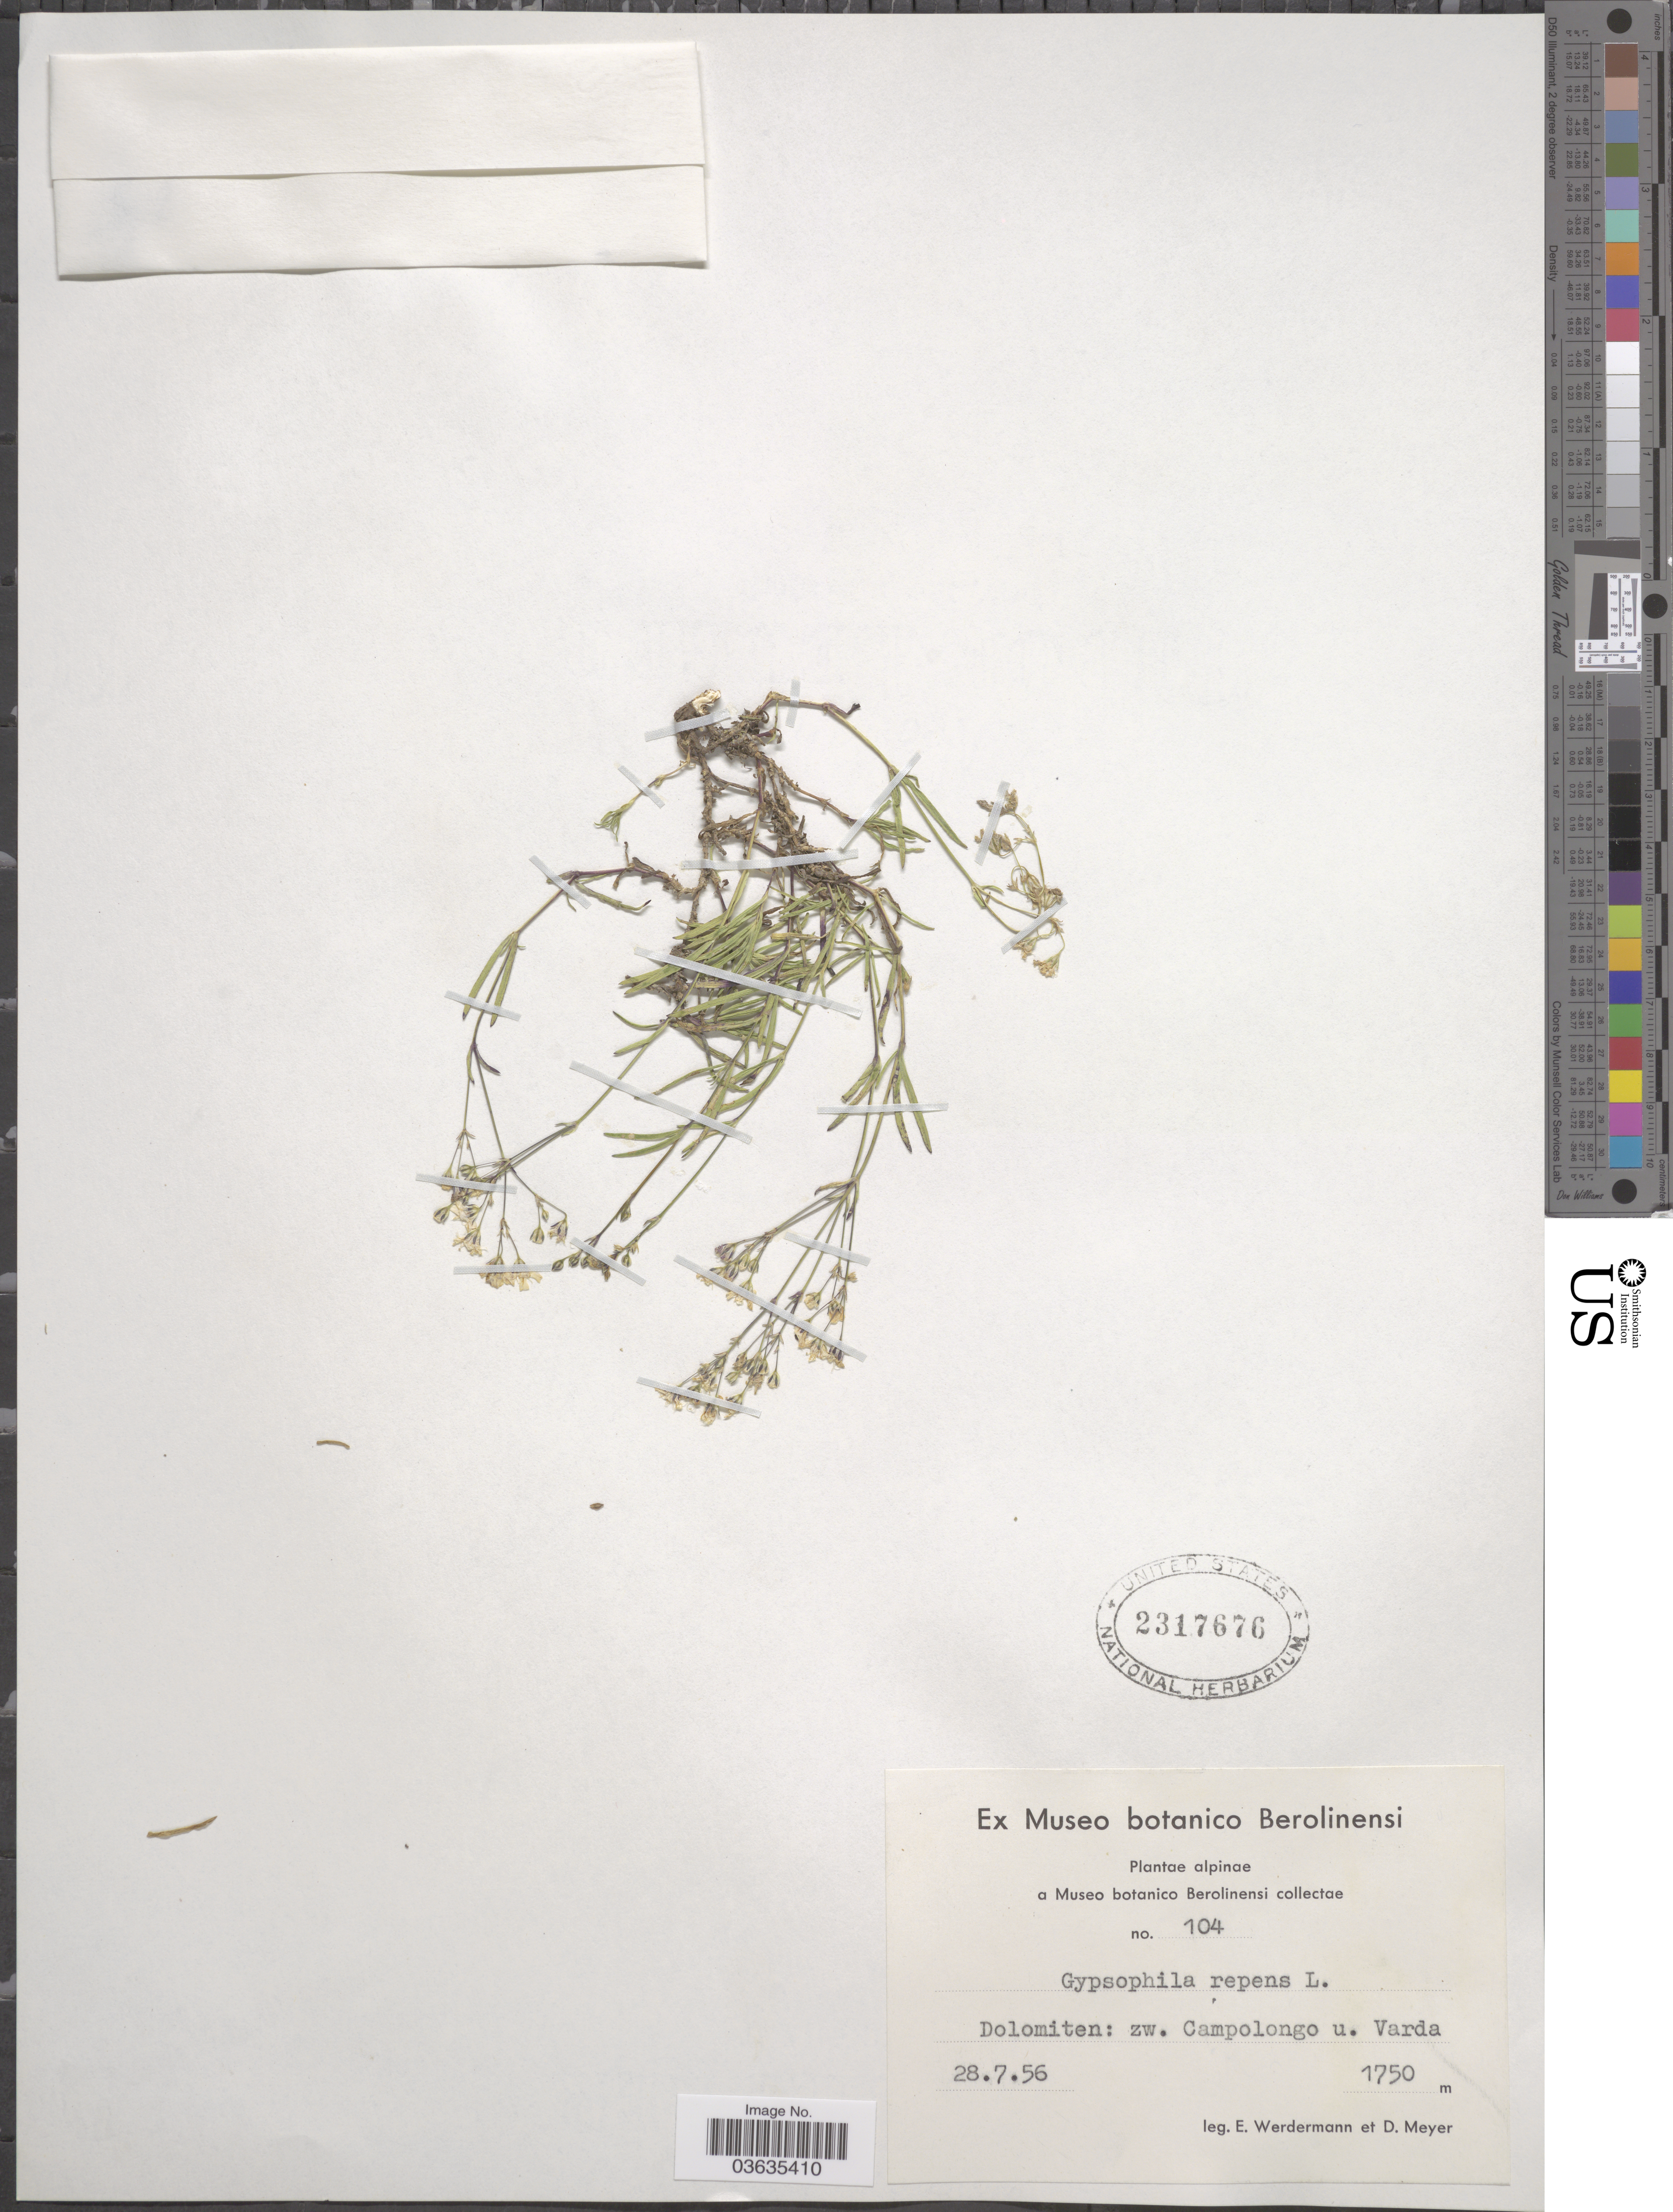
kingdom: Plantae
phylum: Tracheophyta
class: Magnoliopsida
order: Caryophyllales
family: Caryophyllaceae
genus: Gypsophila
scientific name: Gypsophila repens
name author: L.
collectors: E. Werdermann & D. Meyer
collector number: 104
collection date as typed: Transcribed d/m/y: 28/7/56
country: Italy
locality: Alpinae. Dolomiten: zw. Campolongo u. Varda.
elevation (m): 1750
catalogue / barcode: US 2317676